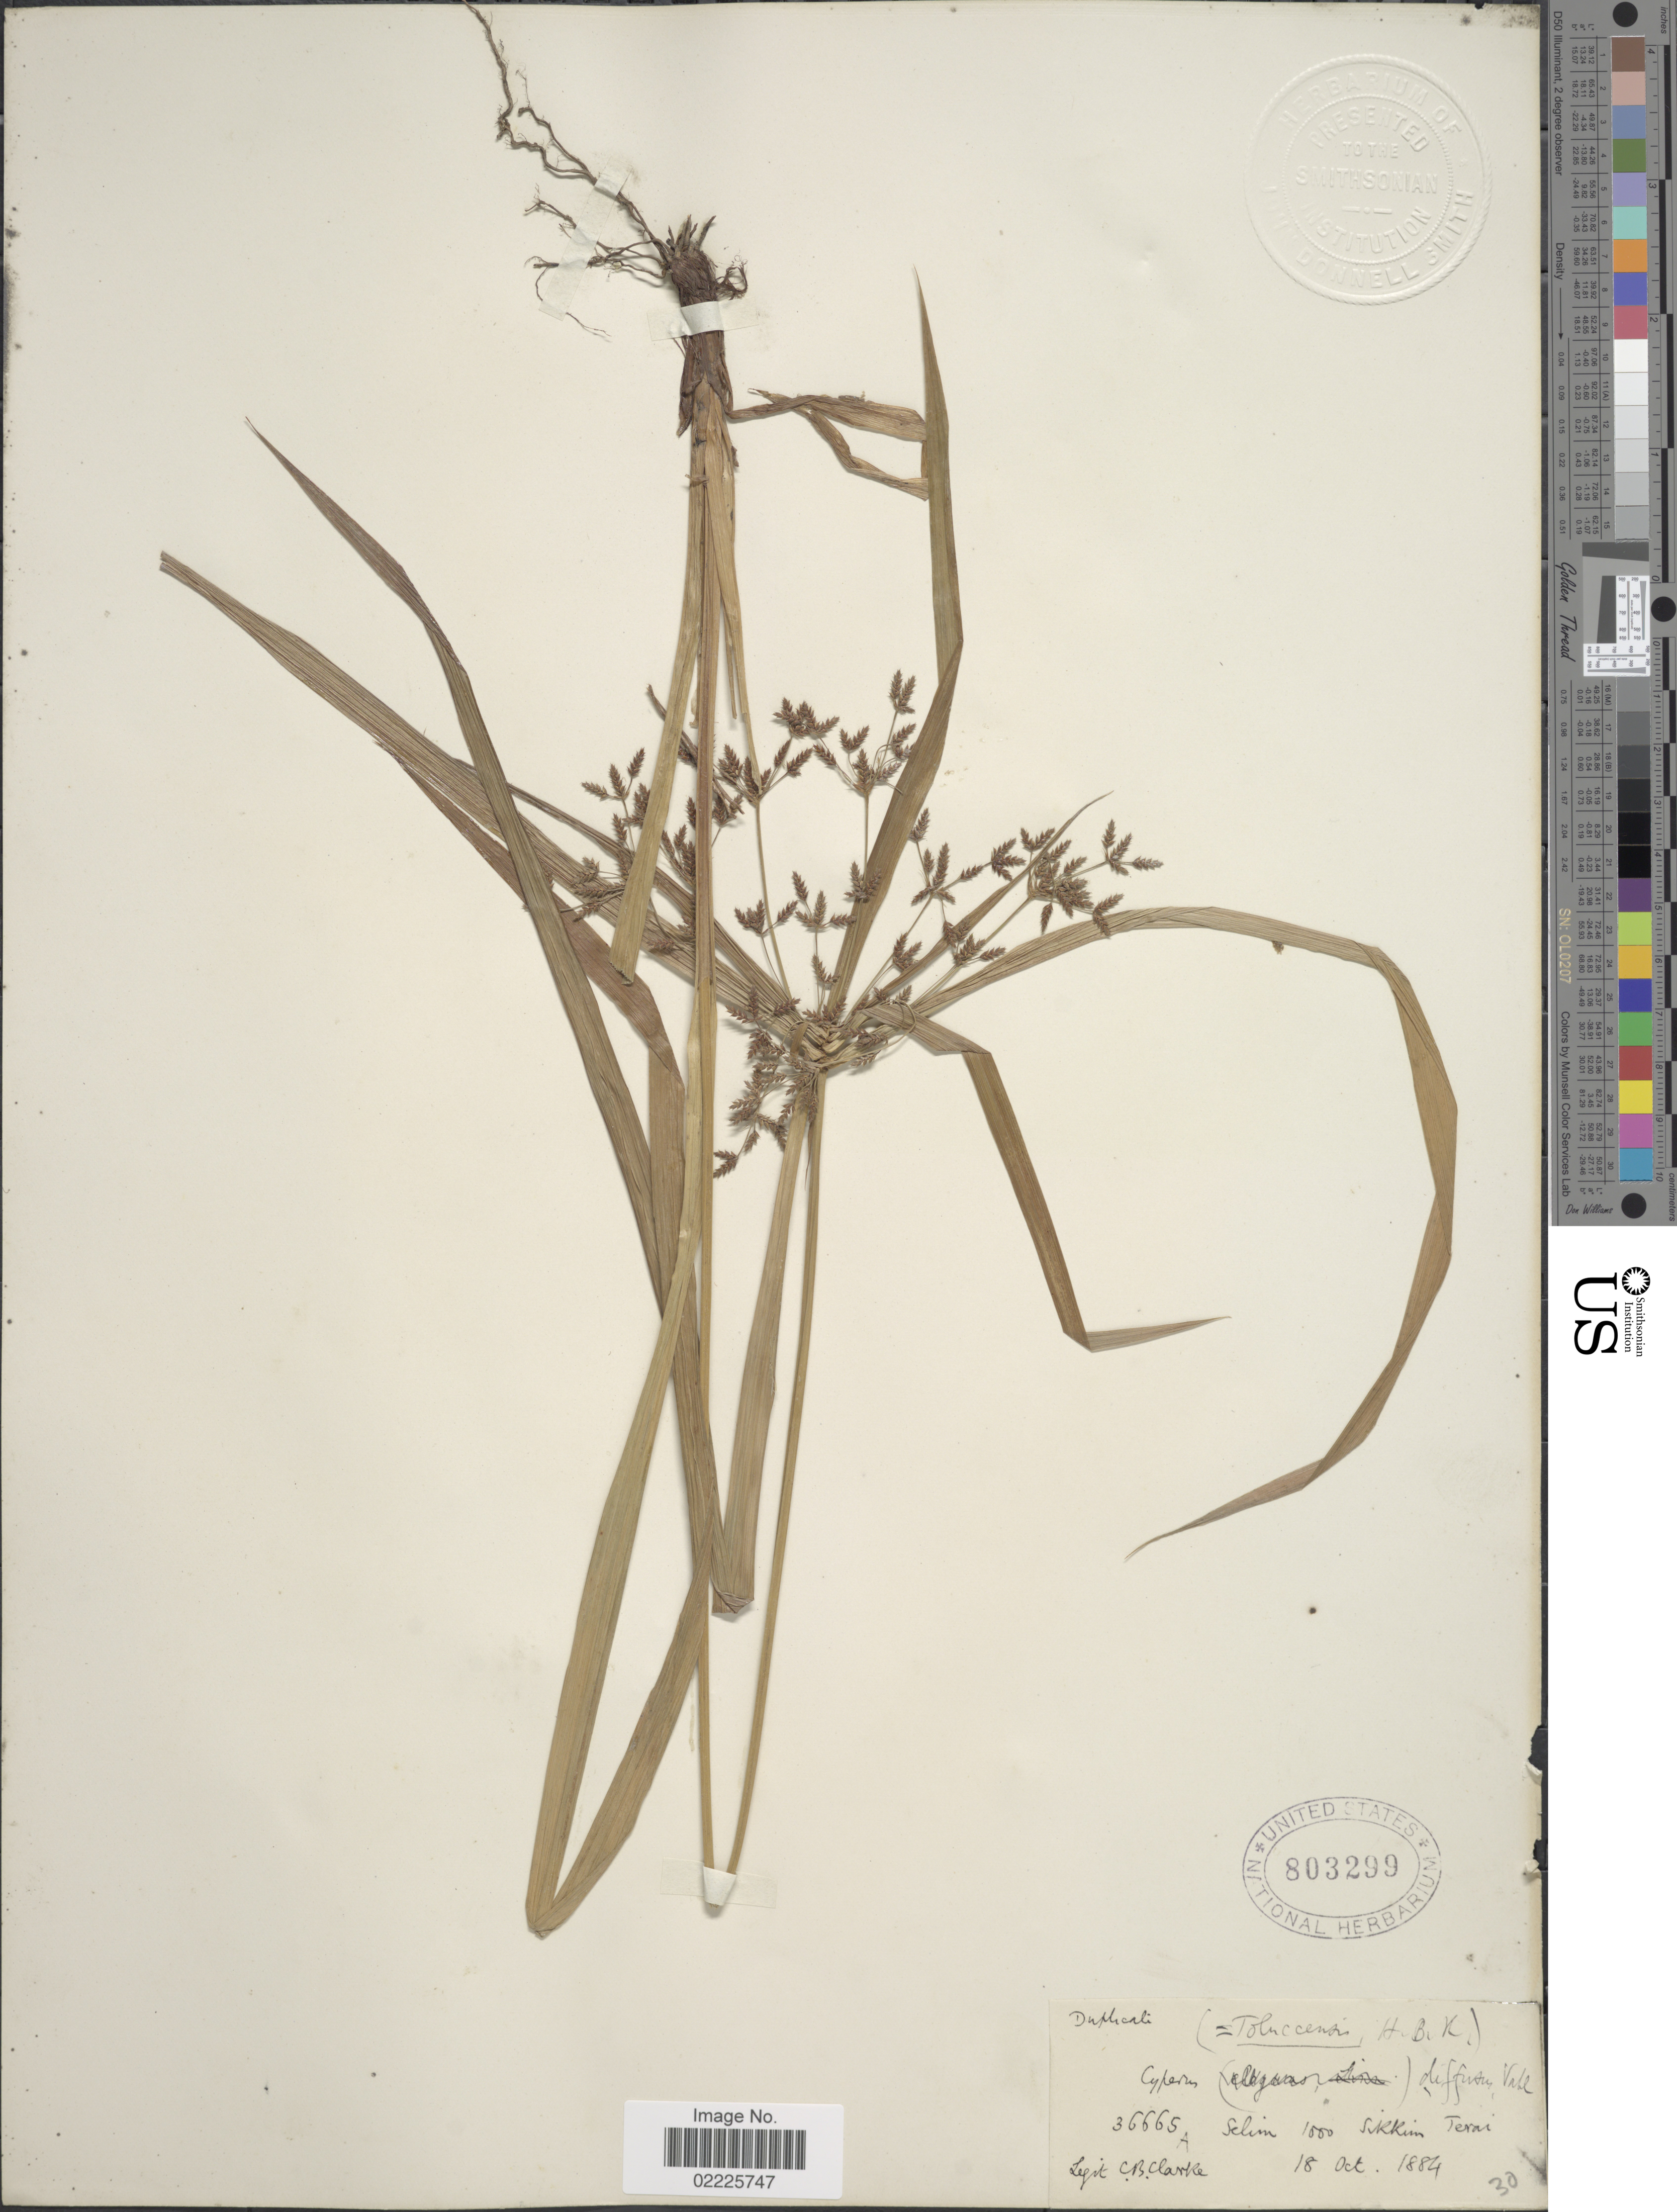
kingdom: Plantae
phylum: Tracheophyta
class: Liliopsida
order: Poales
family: Cyperaceae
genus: Cyperus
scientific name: Cyperus diffusus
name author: Vahl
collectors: C. B. Clarke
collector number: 36665A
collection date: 1884-10-18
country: India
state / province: Sikkim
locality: Selim Sikkim Terai.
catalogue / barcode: US 803299